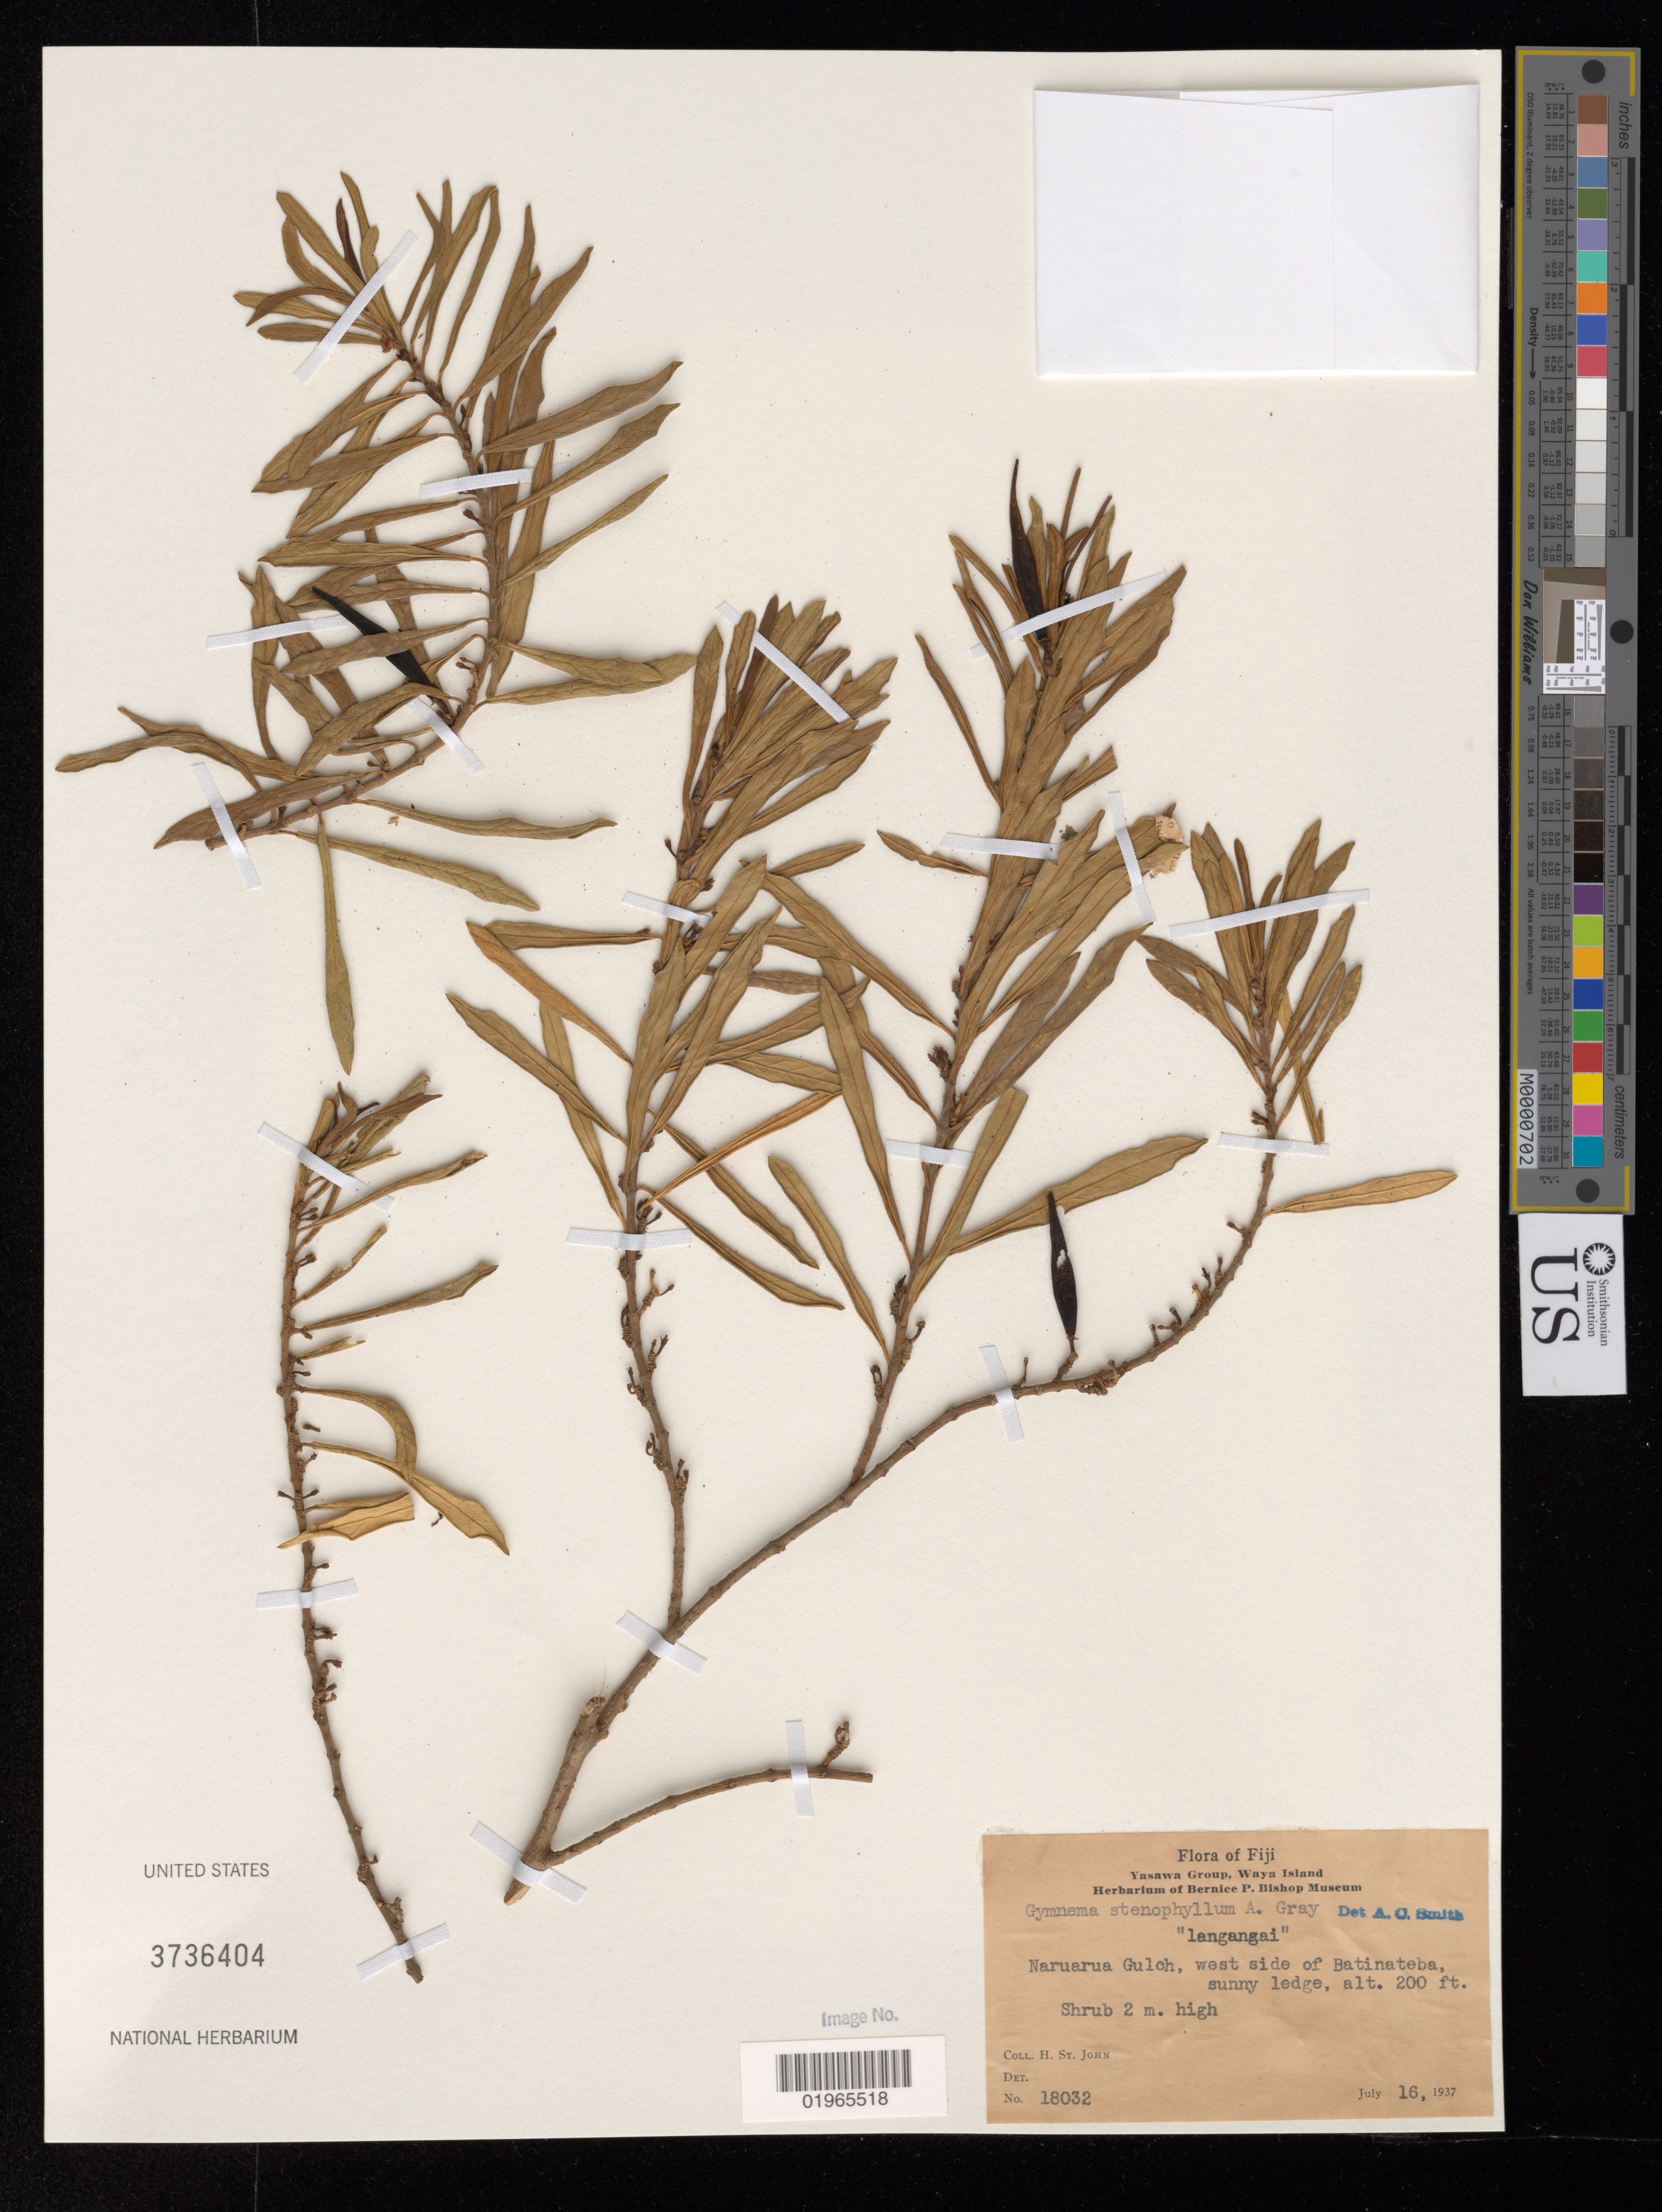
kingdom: Plantae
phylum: Tracheophyta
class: Magnoliopsida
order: Gentianales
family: Apocynaceae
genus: Gymnema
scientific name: Gymnema stenophyllum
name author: A. Gray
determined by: Smith, A. C.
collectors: H. St. John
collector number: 18032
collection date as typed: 16 Jul 1937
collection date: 1937-07-16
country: Fiji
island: Waya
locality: West side of Batinareba, Naruarua Gulch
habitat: Sunny ledge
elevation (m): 61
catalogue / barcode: US 3736404